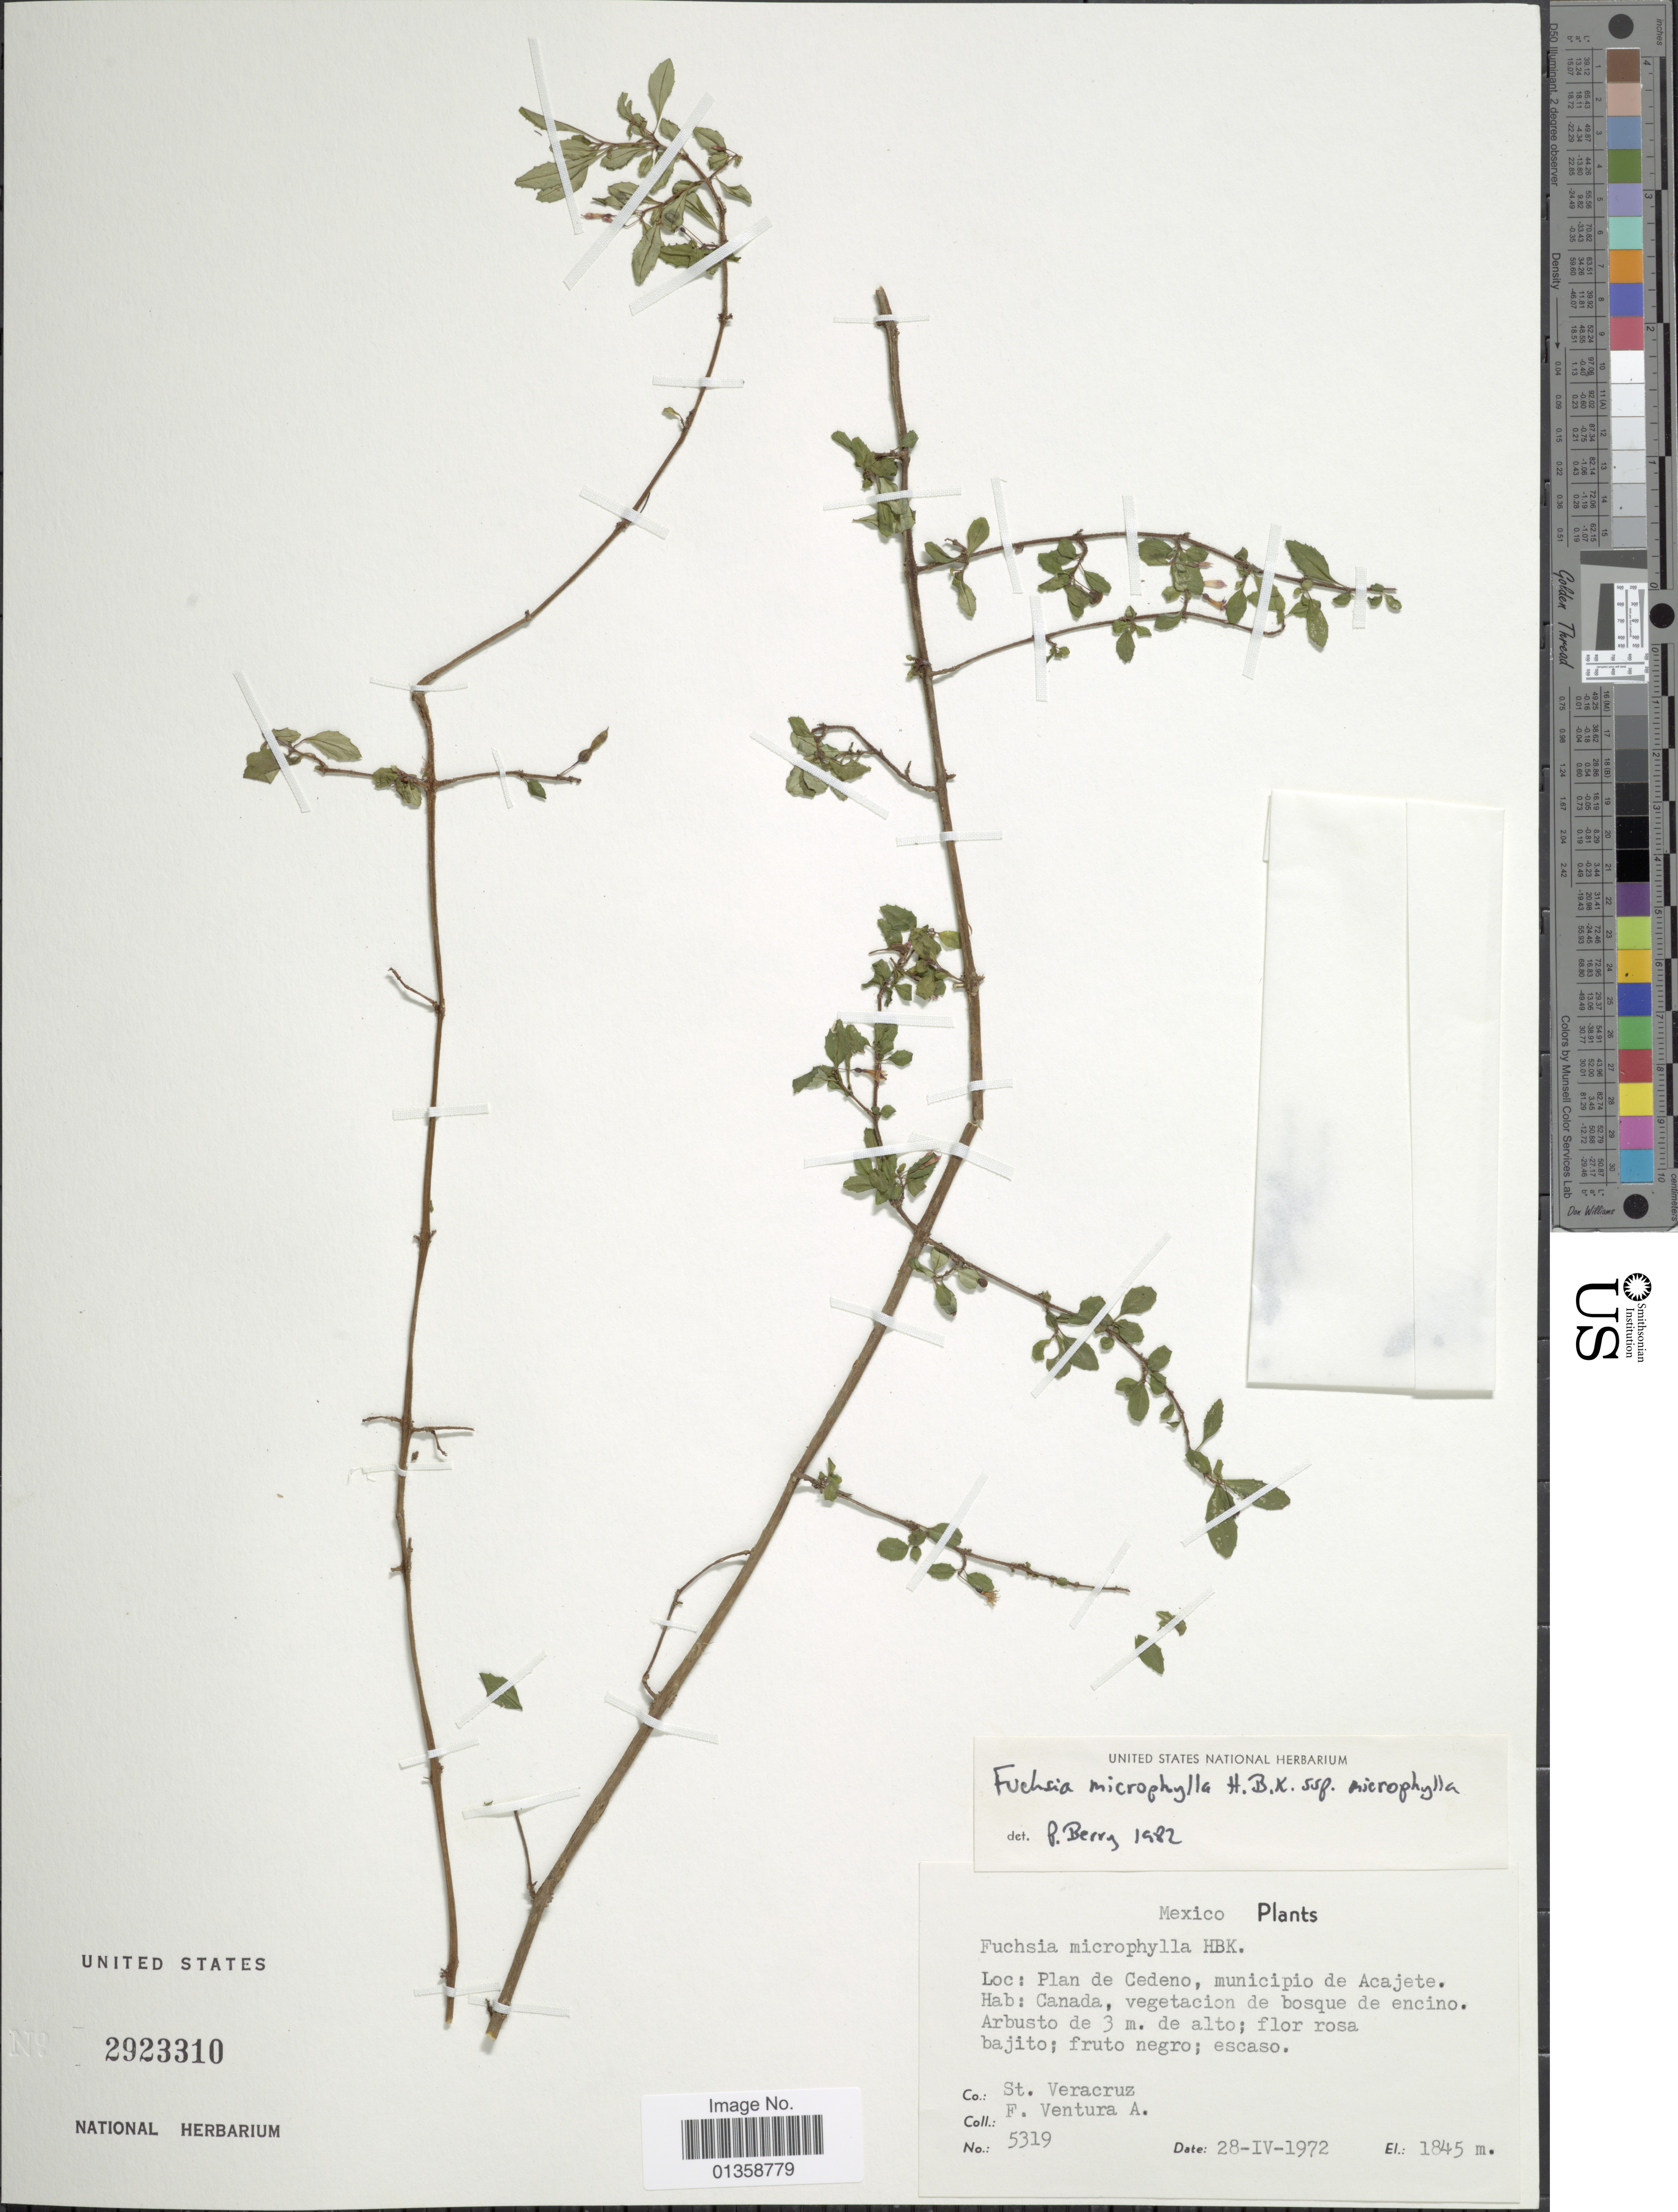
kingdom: Plantae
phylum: Tracheophyta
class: Magnoliopsida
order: Myrtales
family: Onagraceae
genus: Fuchsia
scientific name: Fuchsia microphylla subsp. microphylla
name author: Kunth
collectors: F. Ventura-A.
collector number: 5319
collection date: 1972-04-28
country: Mexico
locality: Plan de Cedeno, municipio de Acajete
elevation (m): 1845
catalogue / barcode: US 2923310